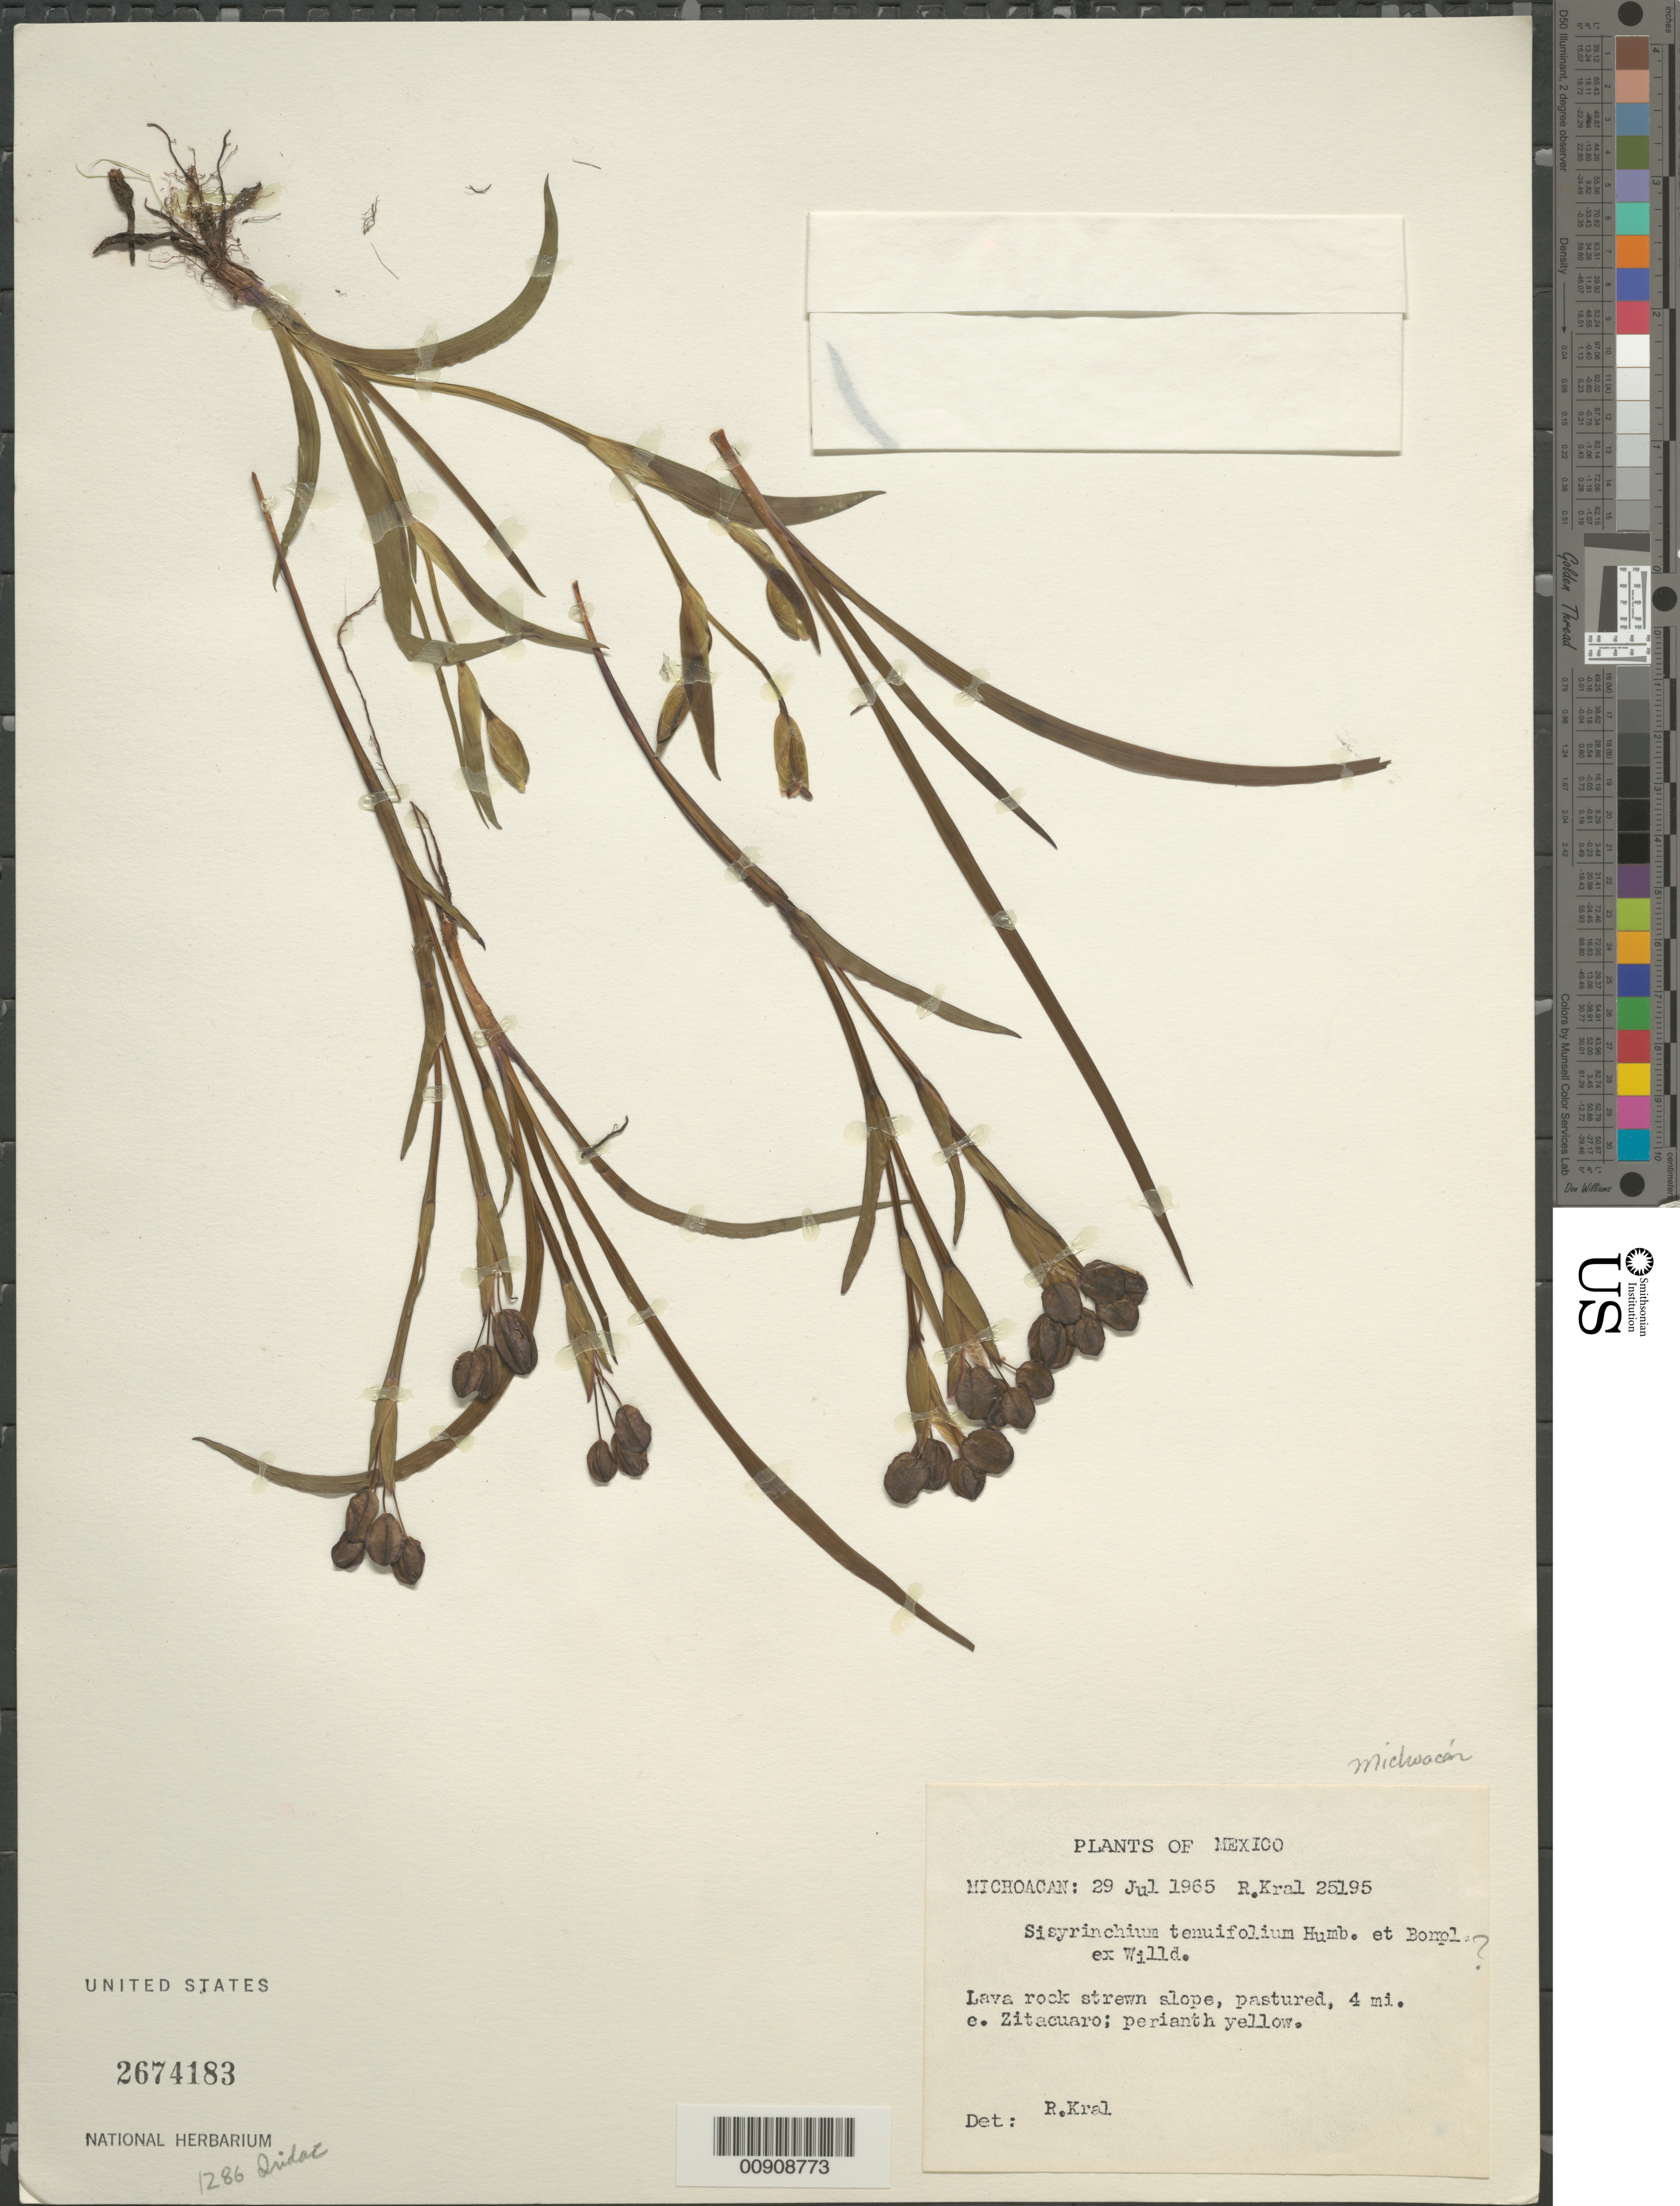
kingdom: Plantae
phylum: Tracheophyta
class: Liliopsida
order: Asparagales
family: Iridaceae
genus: Sisyrinchium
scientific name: Sisyrinchium tenuifolium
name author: Humb. & Bonpl. ex Willd.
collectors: R. Kral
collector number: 25195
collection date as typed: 29 Jul 1965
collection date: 1965-07-29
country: Mexico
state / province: Michoacán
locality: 4 mi. E Zitacuaro.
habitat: Lava rock strewn slope, pastured.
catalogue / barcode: US 2674183